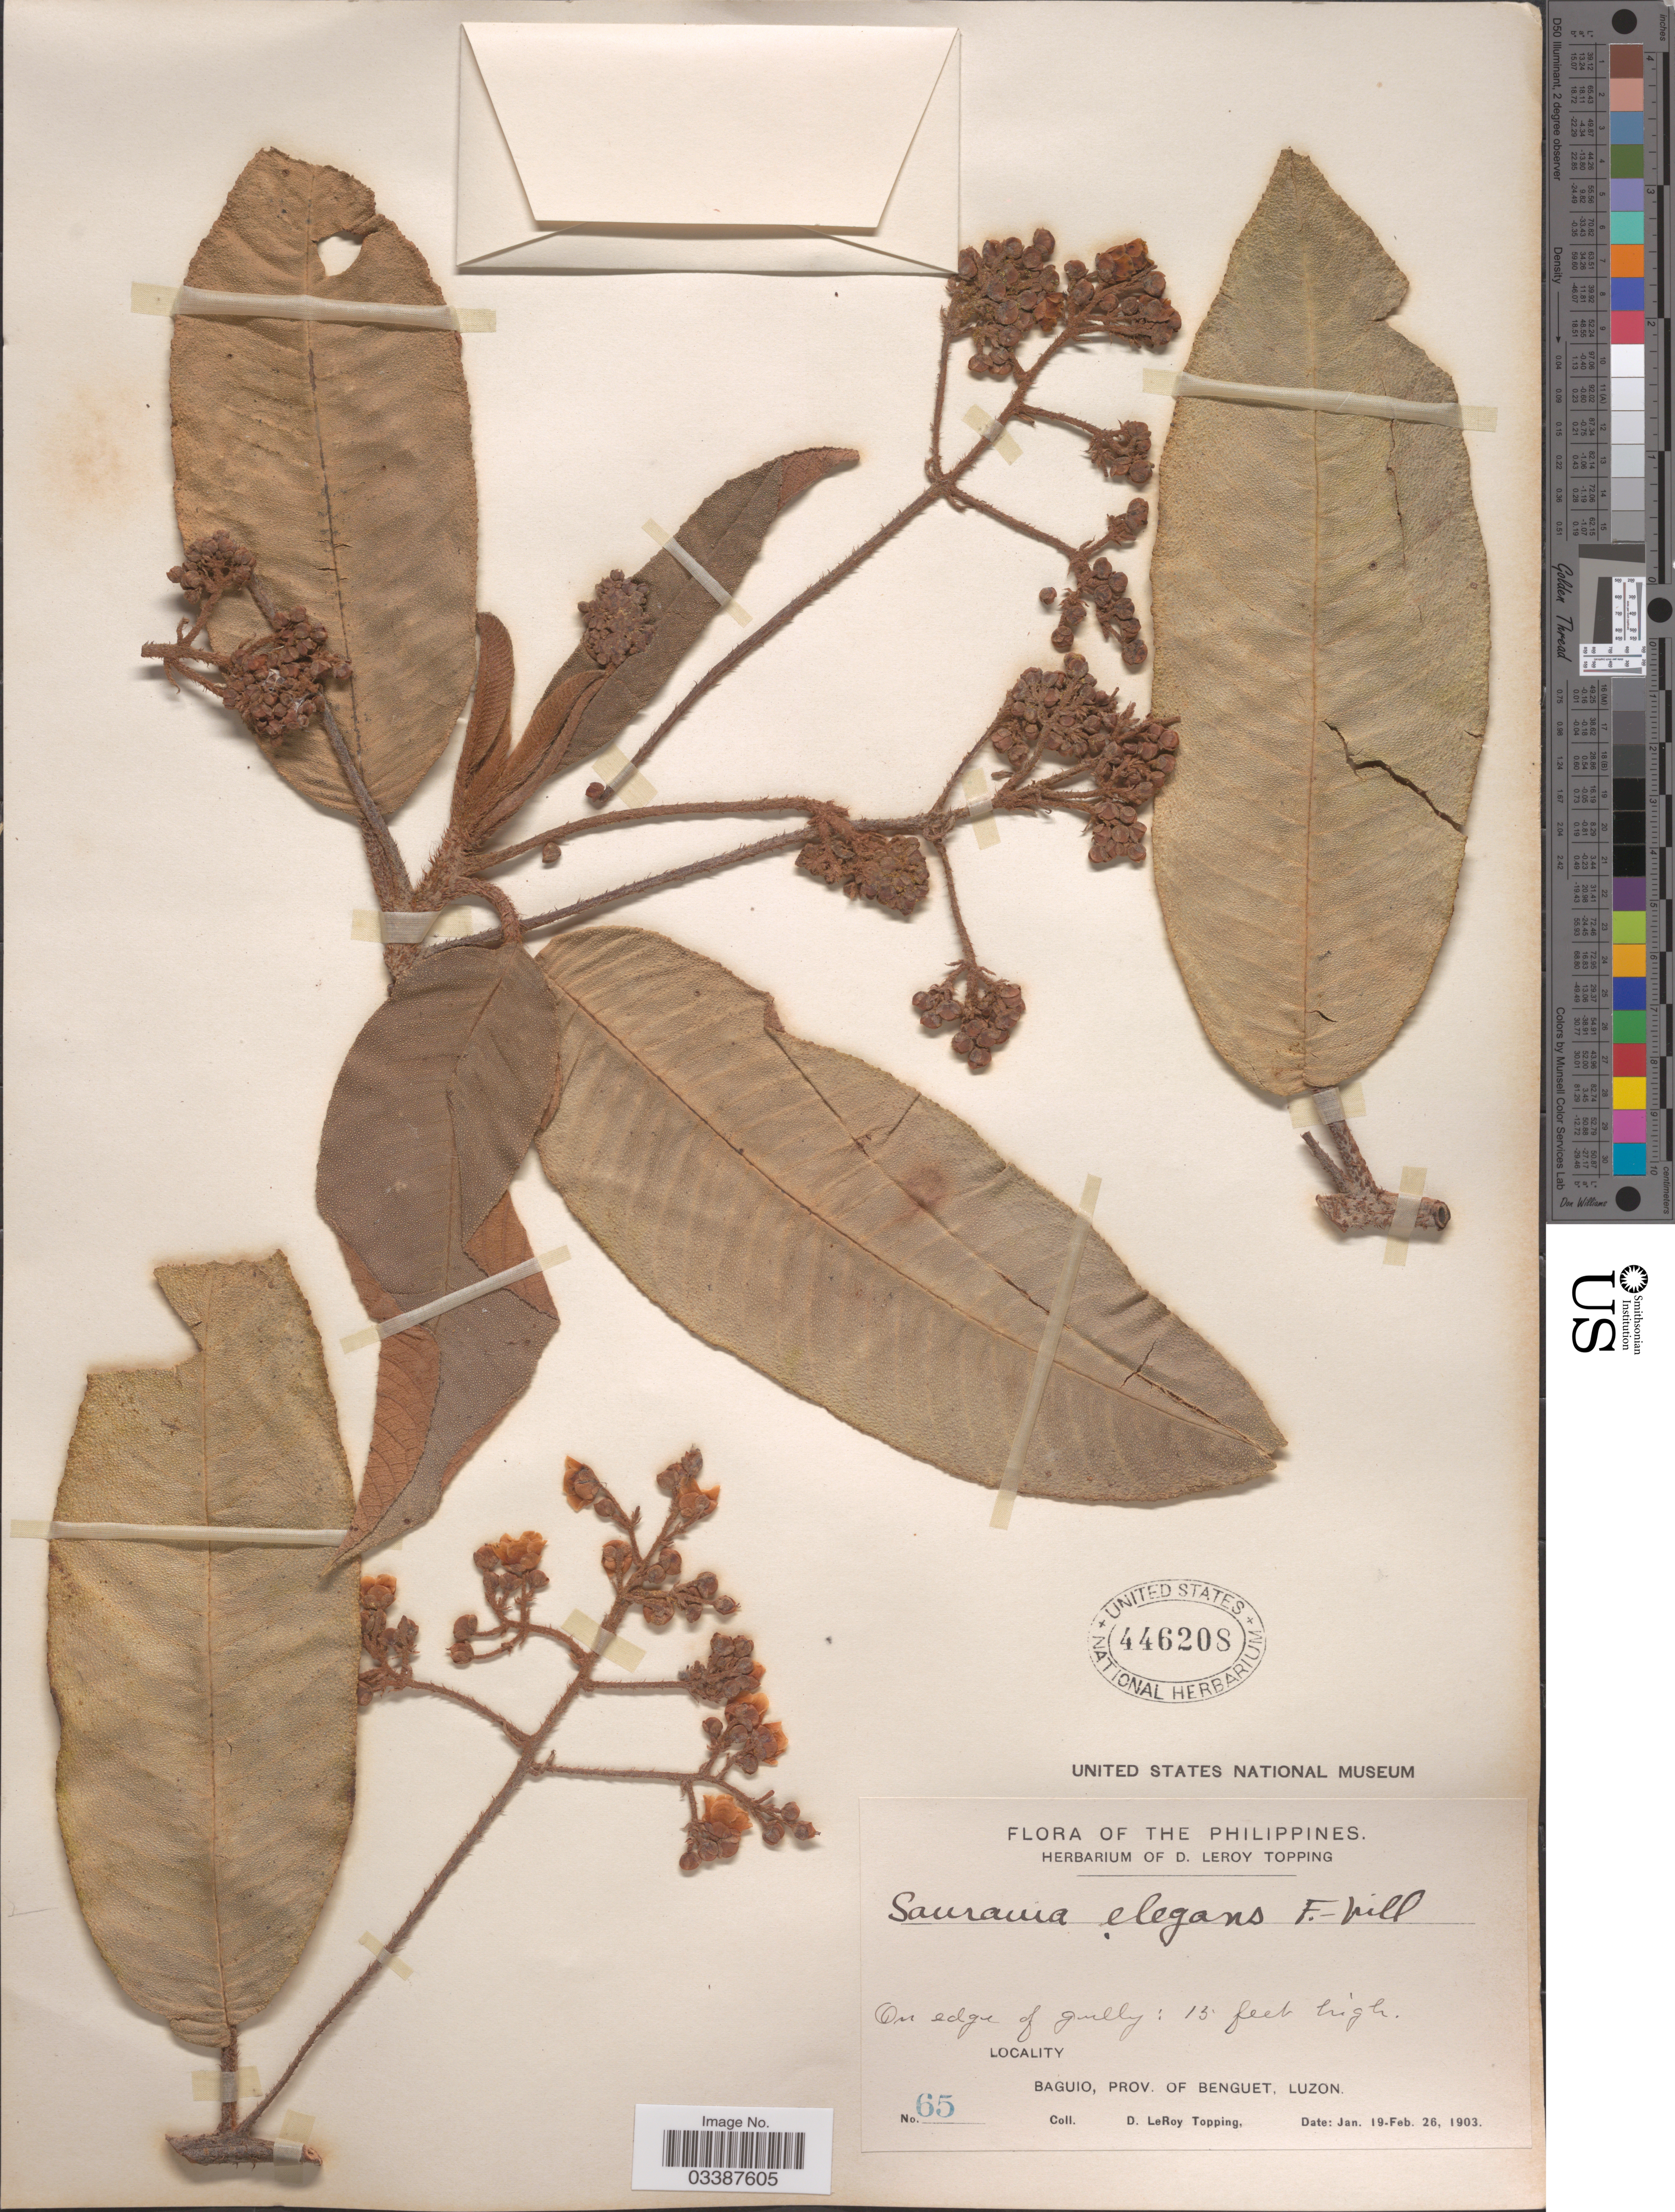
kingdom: Plantae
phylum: Tracheophyta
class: Magnoliopsida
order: Ericales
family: Actinidiaceae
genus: Saurauia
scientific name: Saurauia elegans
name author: Fern.-Vill.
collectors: D. L. Topping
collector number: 65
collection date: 1903-01-19/1903-02-26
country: Philippines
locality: Baguio, Prov. of Benguet, Luzon.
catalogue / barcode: US 446208